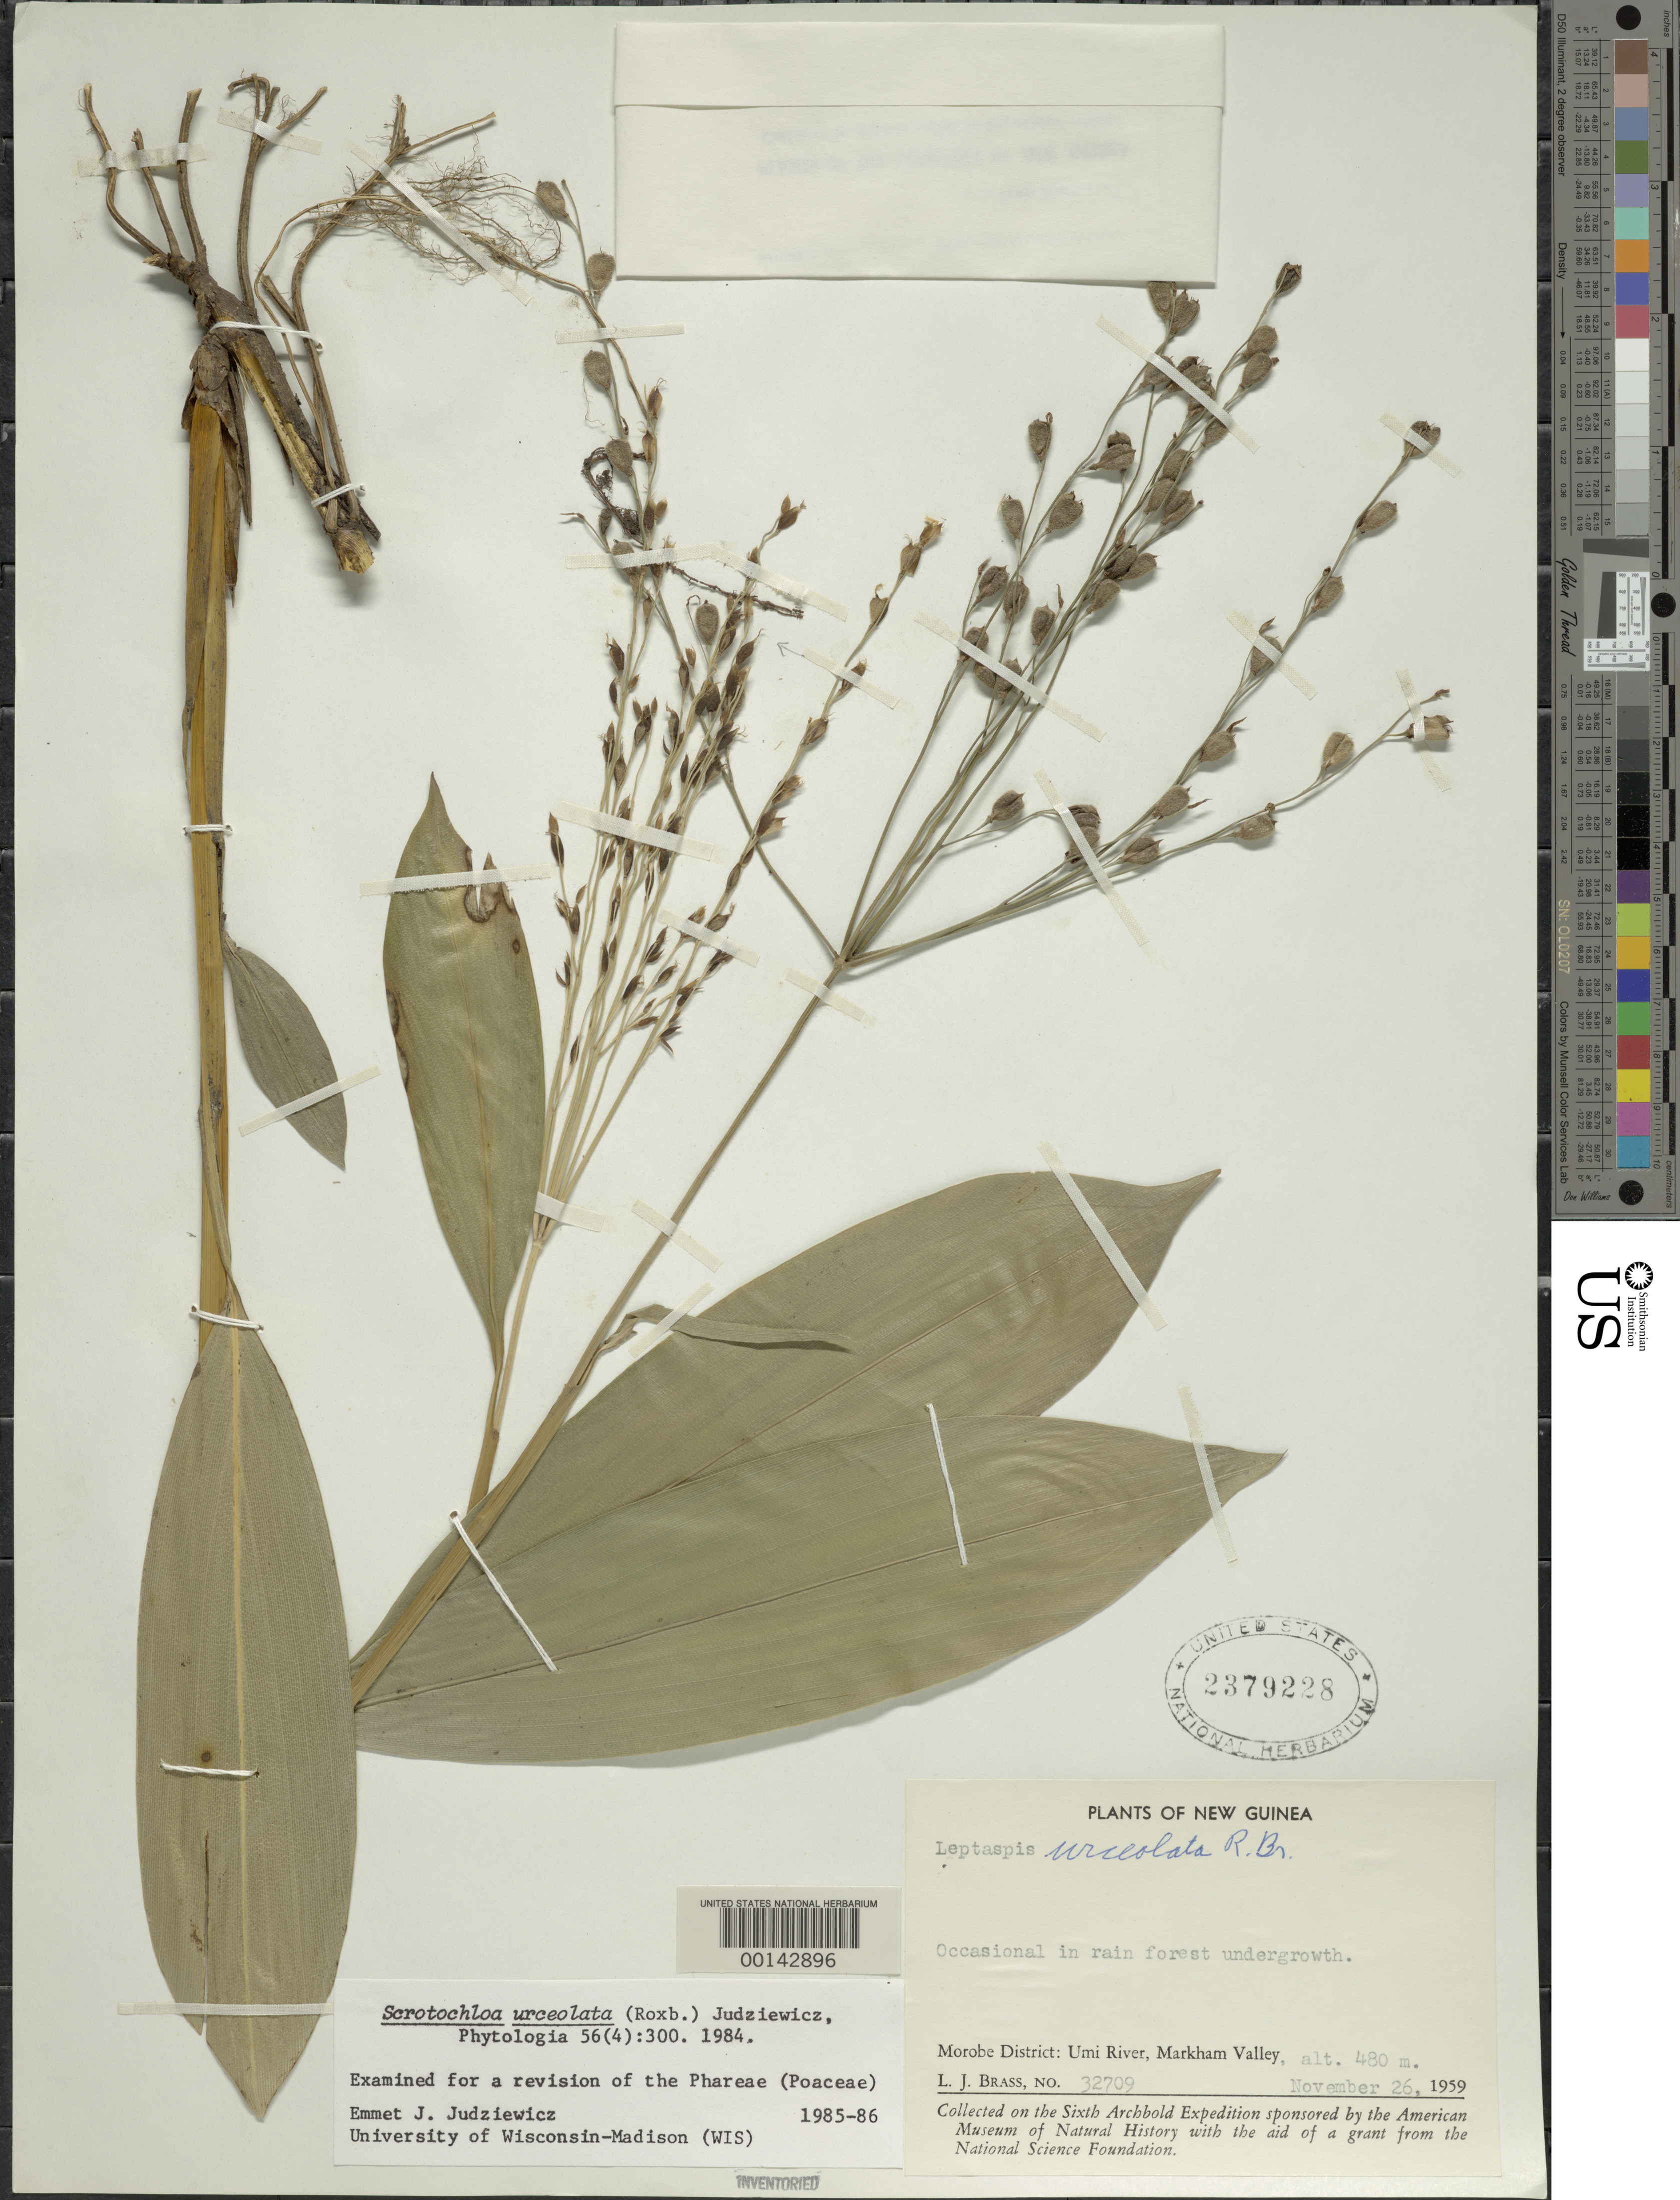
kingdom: Plantae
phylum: Tracheophyta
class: Liliopsida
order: Poales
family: Poaceae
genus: Scrotochloa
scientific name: Scrotochloa urceolata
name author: (Roxb.) Judz.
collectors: L. J. Brass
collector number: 32709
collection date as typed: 26 Nov 1959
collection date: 1959-11-26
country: Papua New Guinea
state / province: Morobe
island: New Guinea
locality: Umi river, markham valley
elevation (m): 480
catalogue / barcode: US 2379228